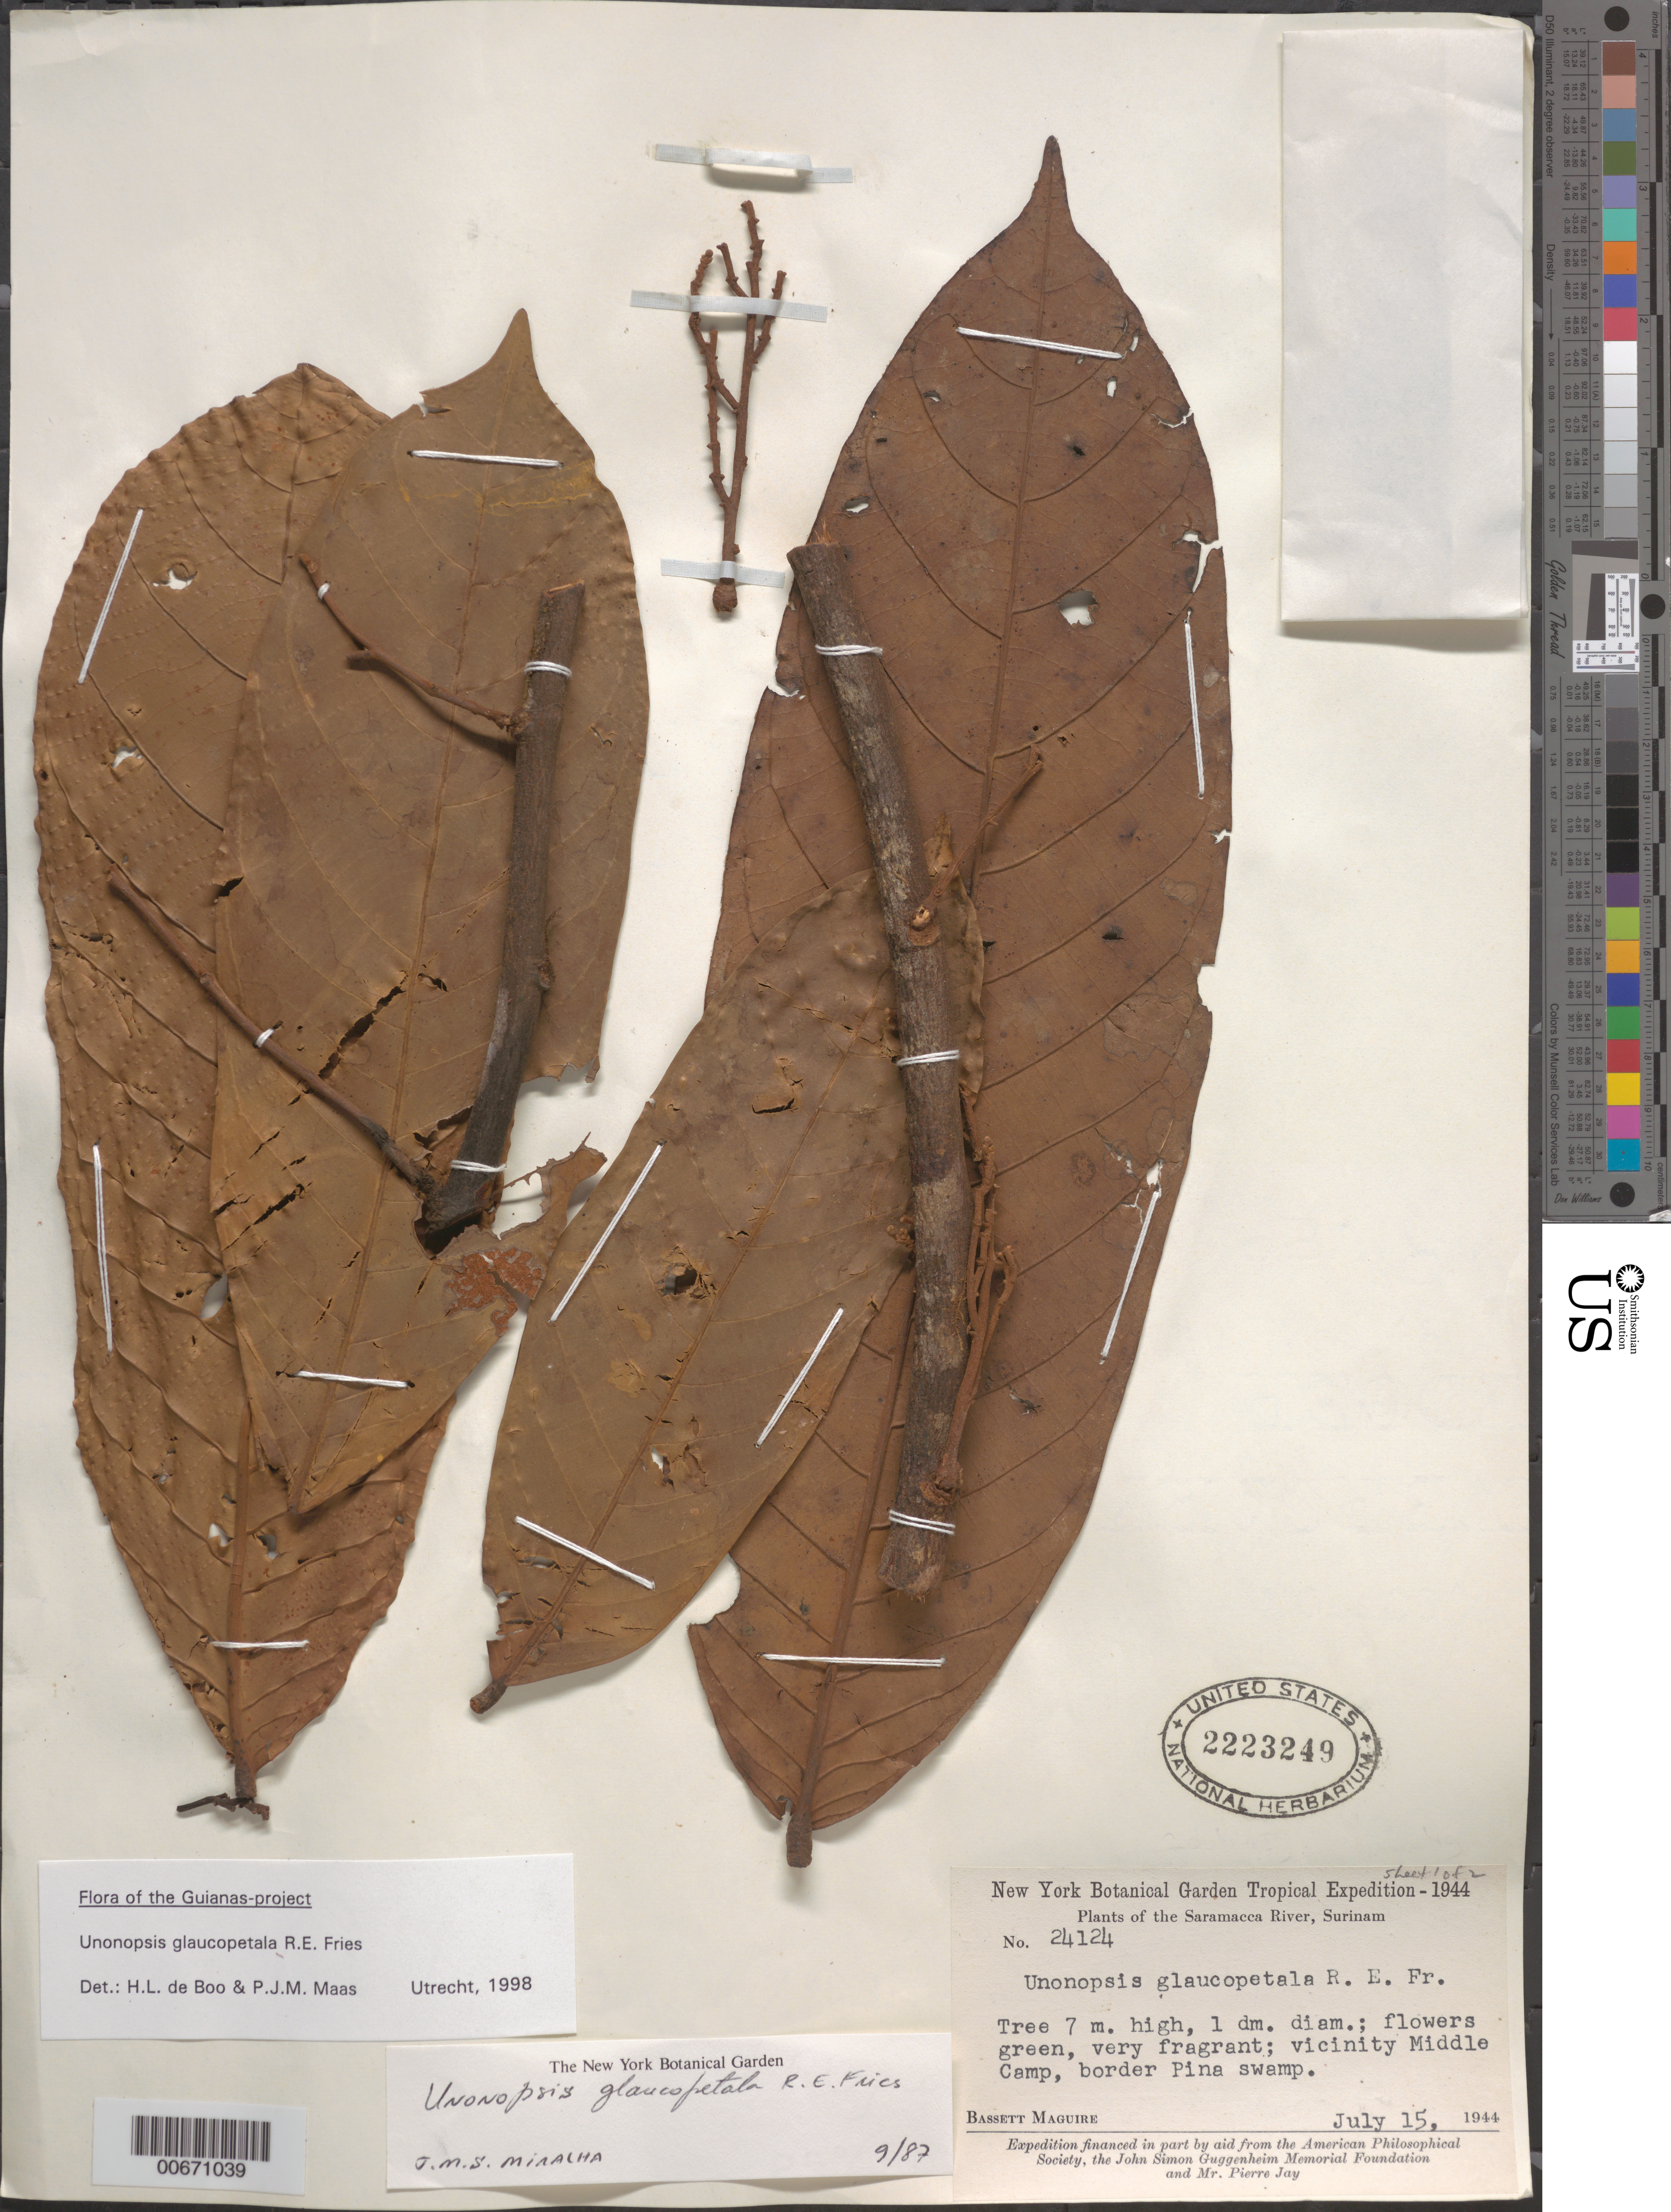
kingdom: Plantae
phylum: Tracheophyta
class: Magnoliopsida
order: Magnoliales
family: Annonaceae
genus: Unonopsis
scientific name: Unonopsis glaucopetala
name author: R.E. Fr.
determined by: de Boo, H. L.; Maas, P. J.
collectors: B. Maguire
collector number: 24124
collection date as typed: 15-Jul-44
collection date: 1944-07-15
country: Suriname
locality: Saramacca River, Middle Camp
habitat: Border pine swamp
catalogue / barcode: US 2223249